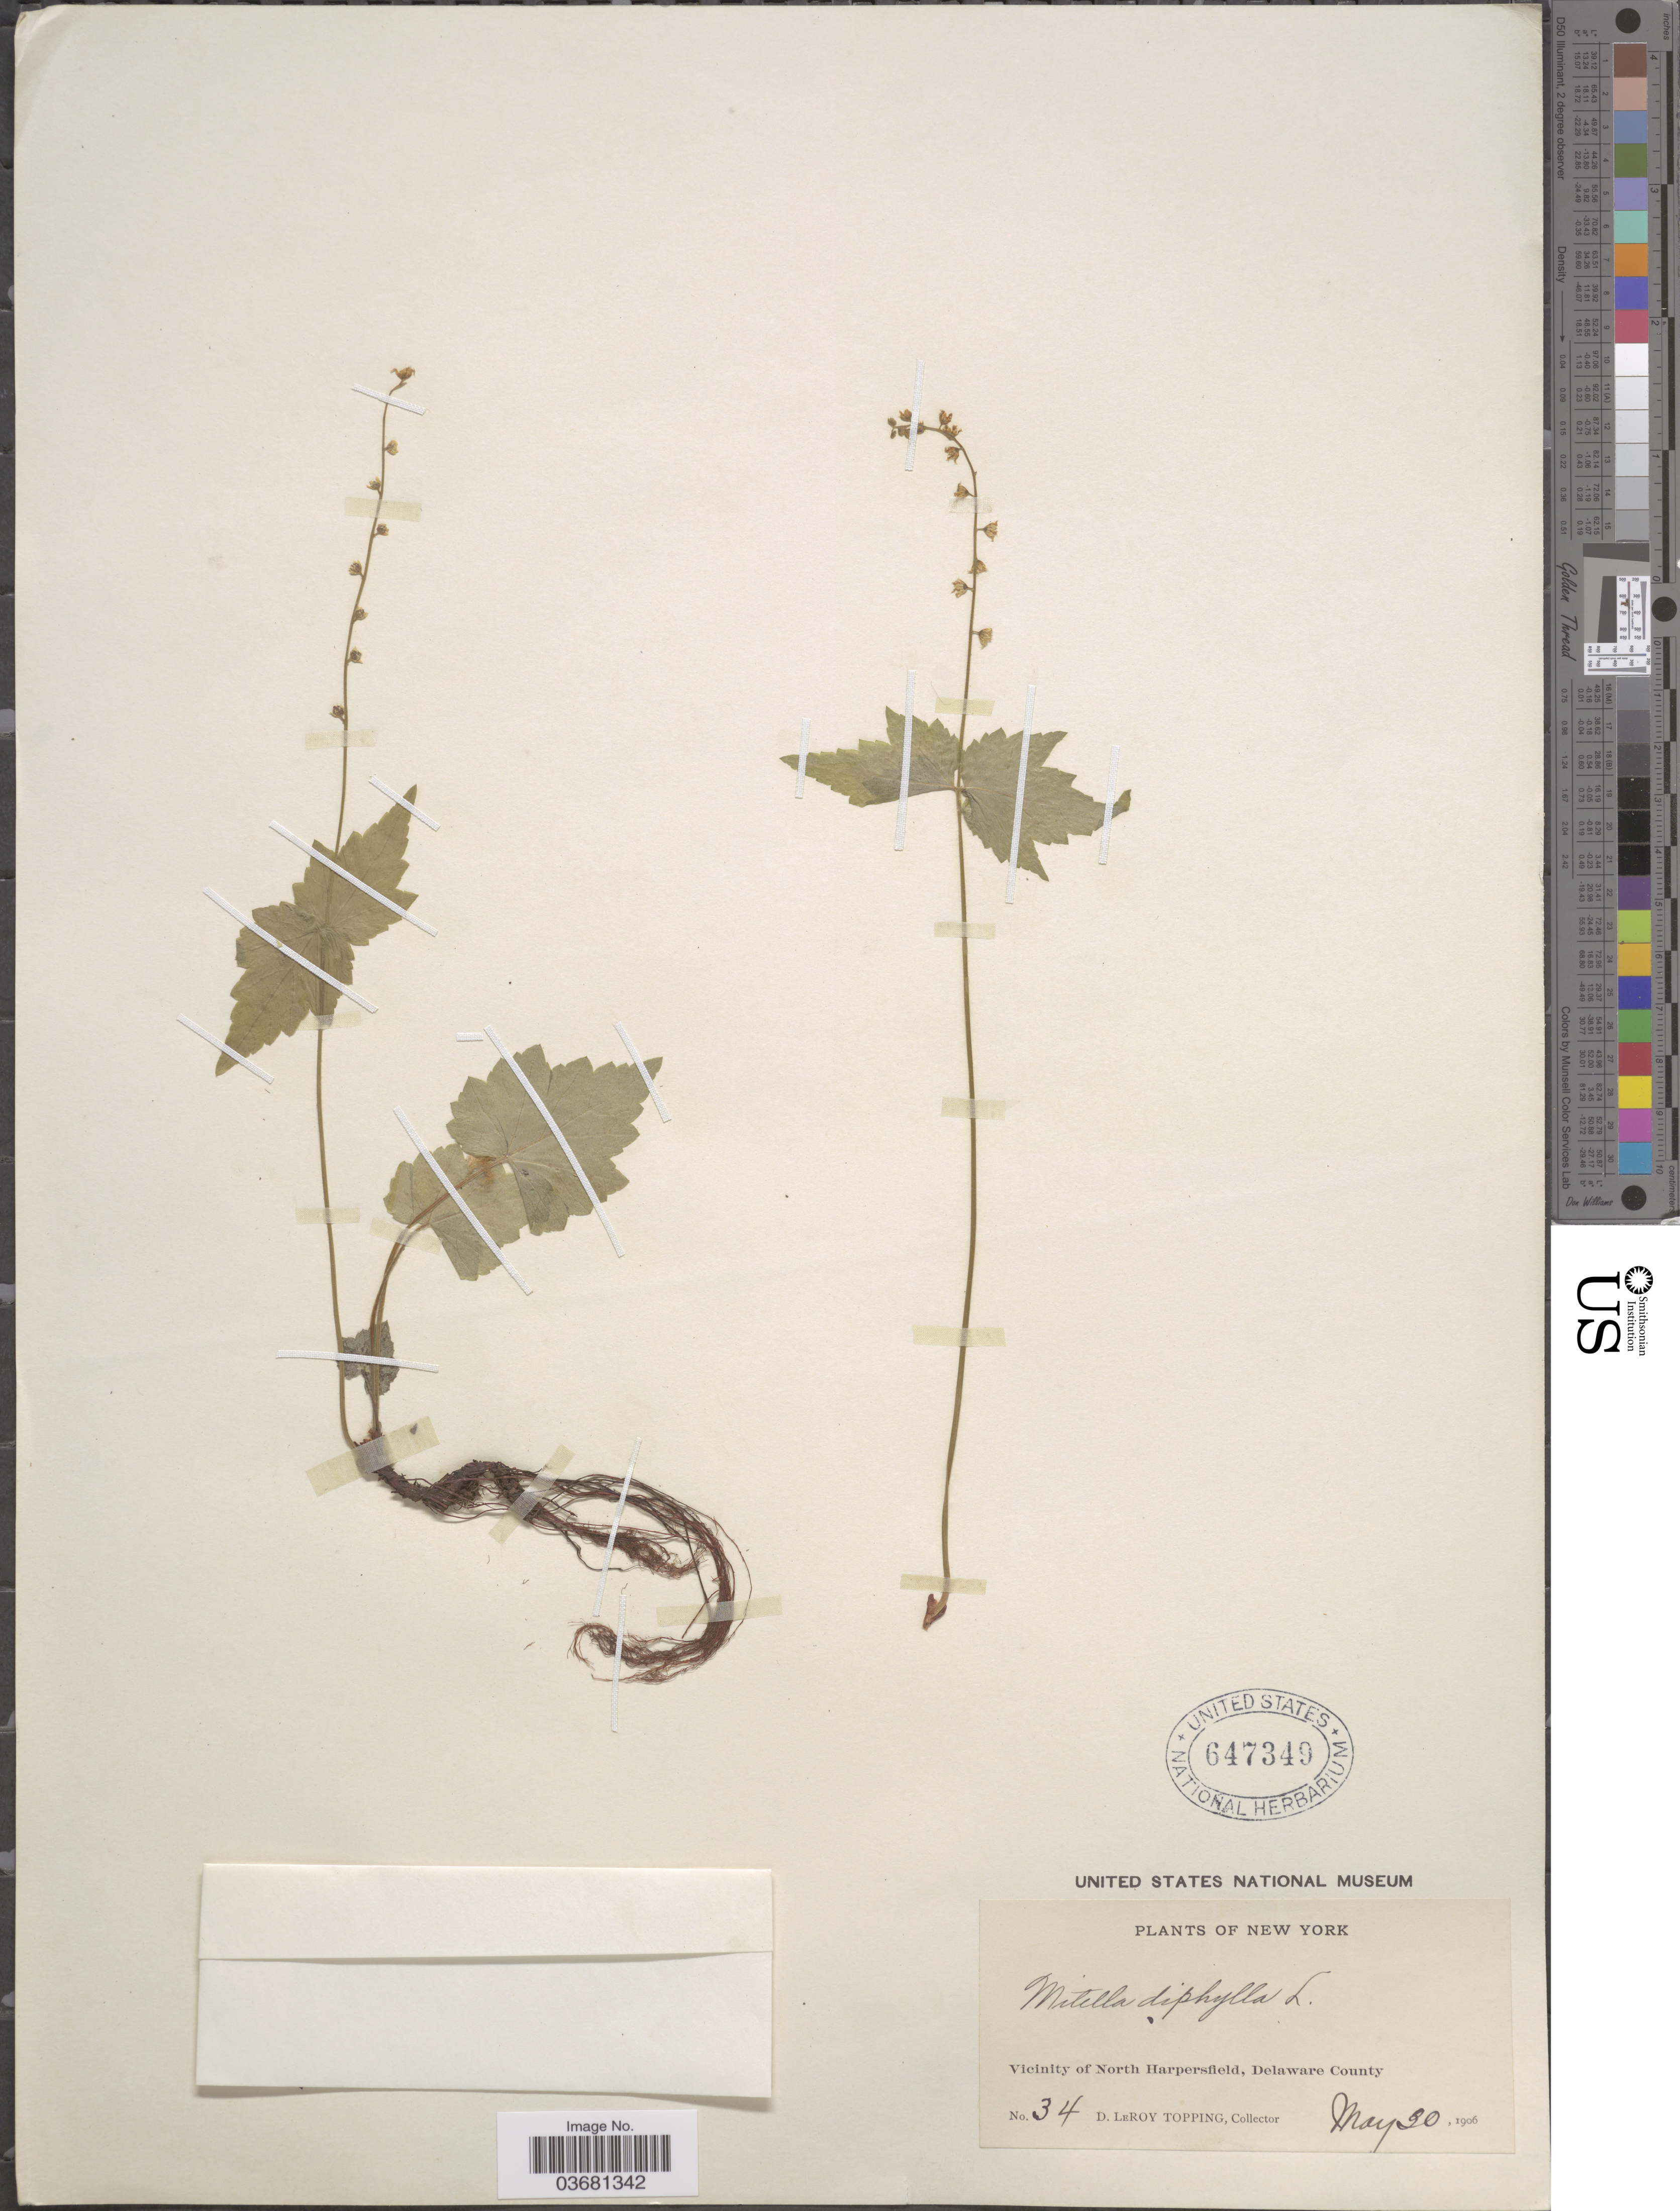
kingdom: Plantae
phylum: Tracheophyta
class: Magnoliopsida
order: Saxifragales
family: Saxifragaceae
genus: Mitella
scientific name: Mitella diphylla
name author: L.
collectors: D. L. Topping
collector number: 34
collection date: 1906-05-30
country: United States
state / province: New York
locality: Vicinity of North Harpersfield, Delaware County.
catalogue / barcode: US 647349